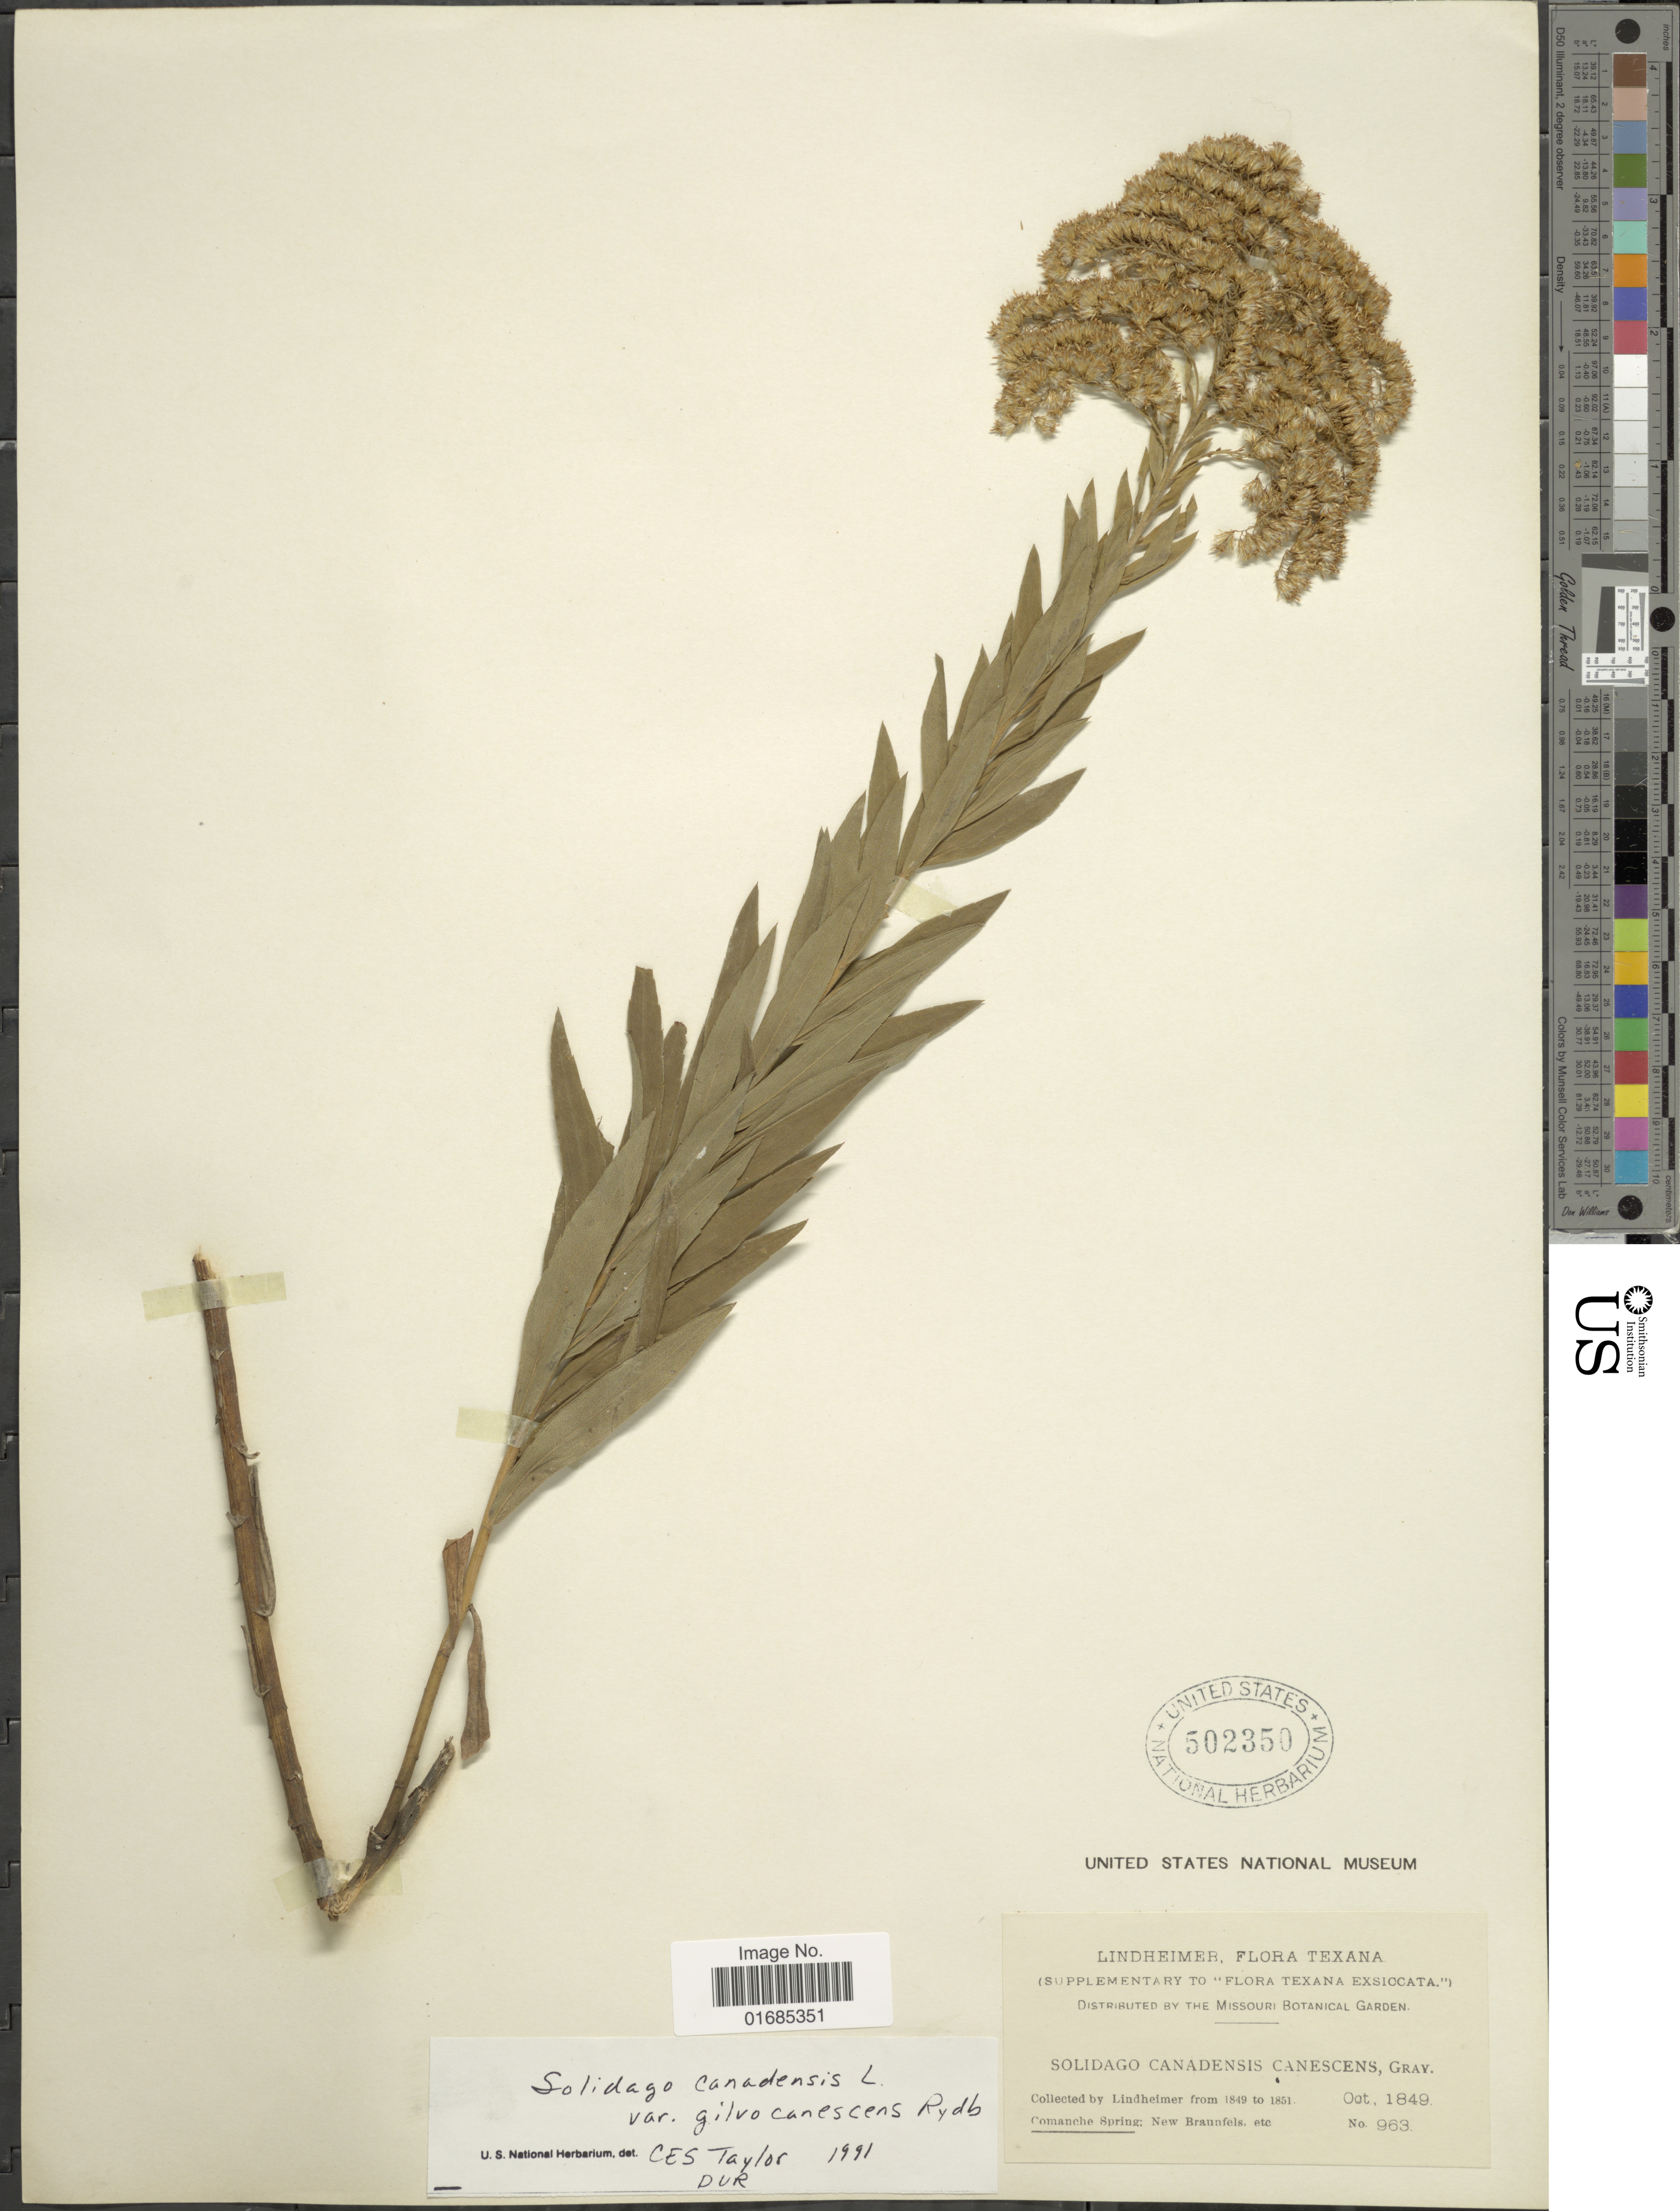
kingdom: Plantae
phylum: Tracheophyta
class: Magnoliopsida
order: Asterales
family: Asteraceae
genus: Solidago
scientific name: Solidago canadensis var. gilvocanescens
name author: Rydb.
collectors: -. Lindheimer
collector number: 963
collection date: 1849-10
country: United States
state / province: Texas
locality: Comanche Spring: New Braunfels. etc.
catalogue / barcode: US 502350